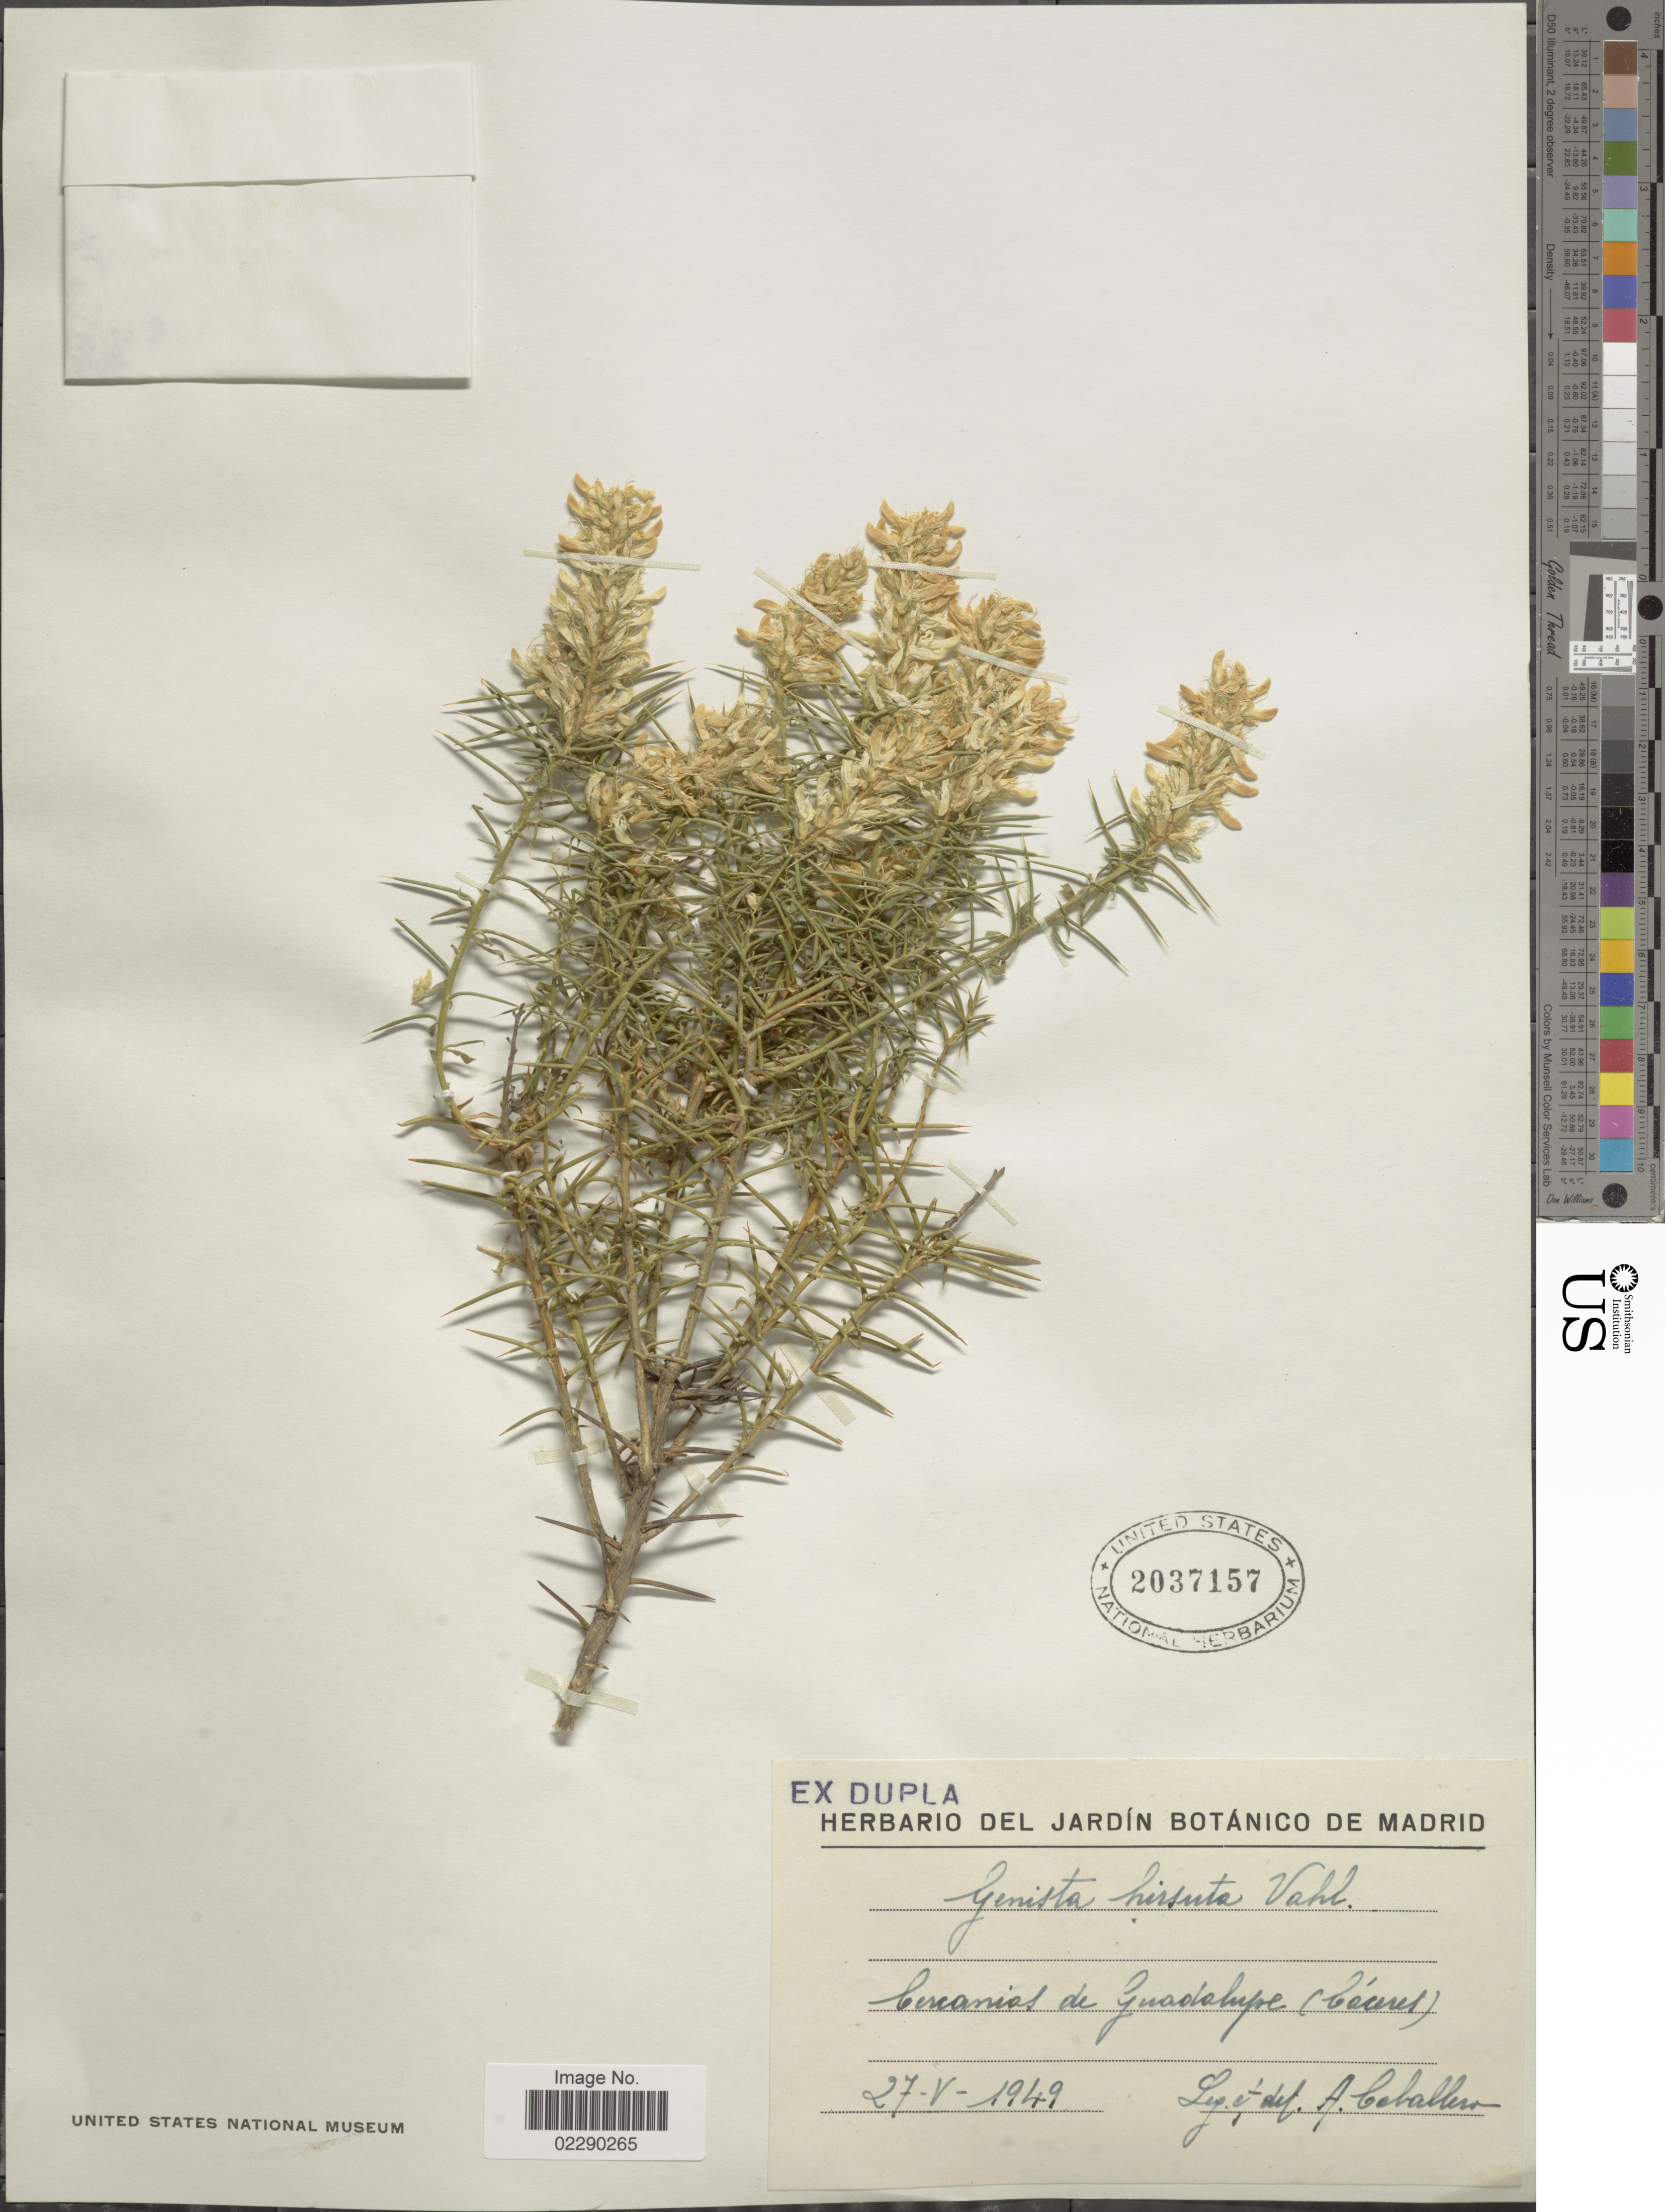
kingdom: Plantae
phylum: Tracheophyta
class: Magnoliopsida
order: Fabales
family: Fabaceae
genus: Genista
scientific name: Genista hirsuta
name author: Vahl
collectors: A. Caballero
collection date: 1949-05-27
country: Spain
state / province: Extremadura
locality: Cercanias de Guadalupe (Caceres)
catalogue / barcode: US 2037157